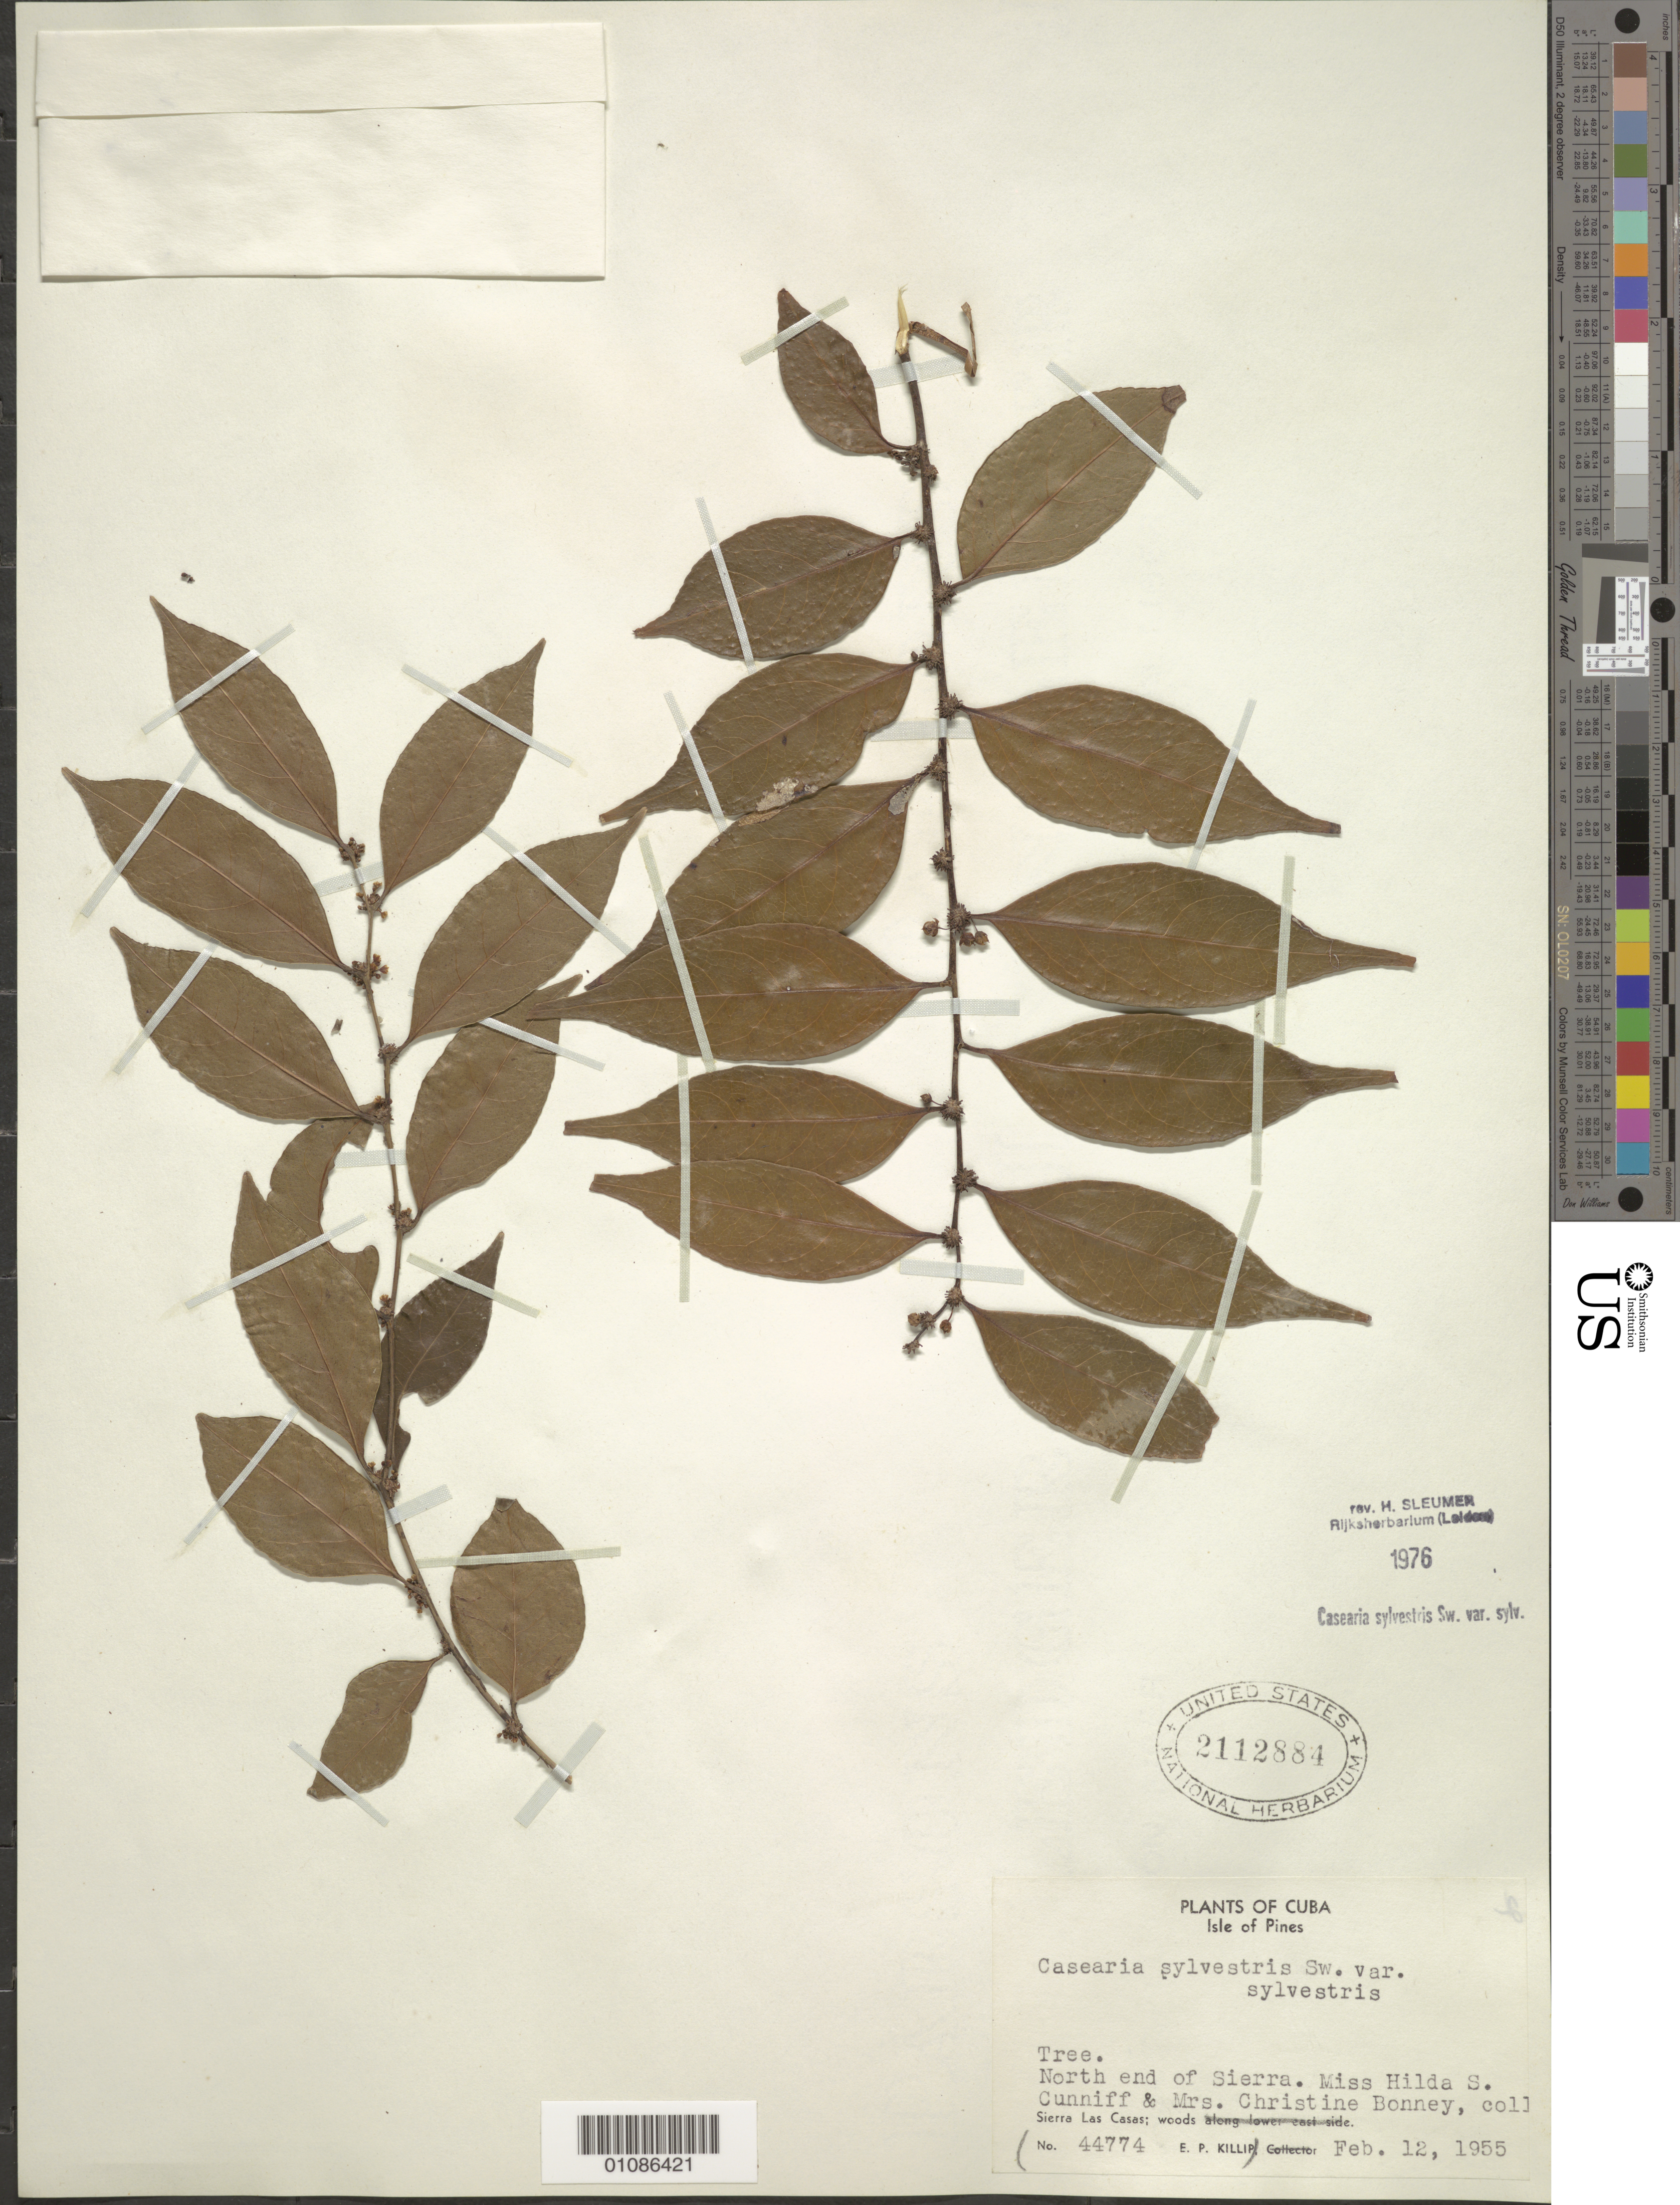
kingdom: Plantae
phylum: Tracheophyta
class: Magnoliopsida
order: Malpighiales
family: Salicaceae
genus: Casearia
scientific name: Casearia sylvestris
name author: Sw.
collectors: E. P. Killip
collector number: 44774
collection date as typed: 12 Feb 1955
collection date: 1955-02-12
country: Cuba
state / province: Isla de La Juventud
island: Isla de la Juventud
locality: N end of Sierra Miss Hilda S Cunniff & Mrs Christine Bonney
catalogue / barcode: US 2112884